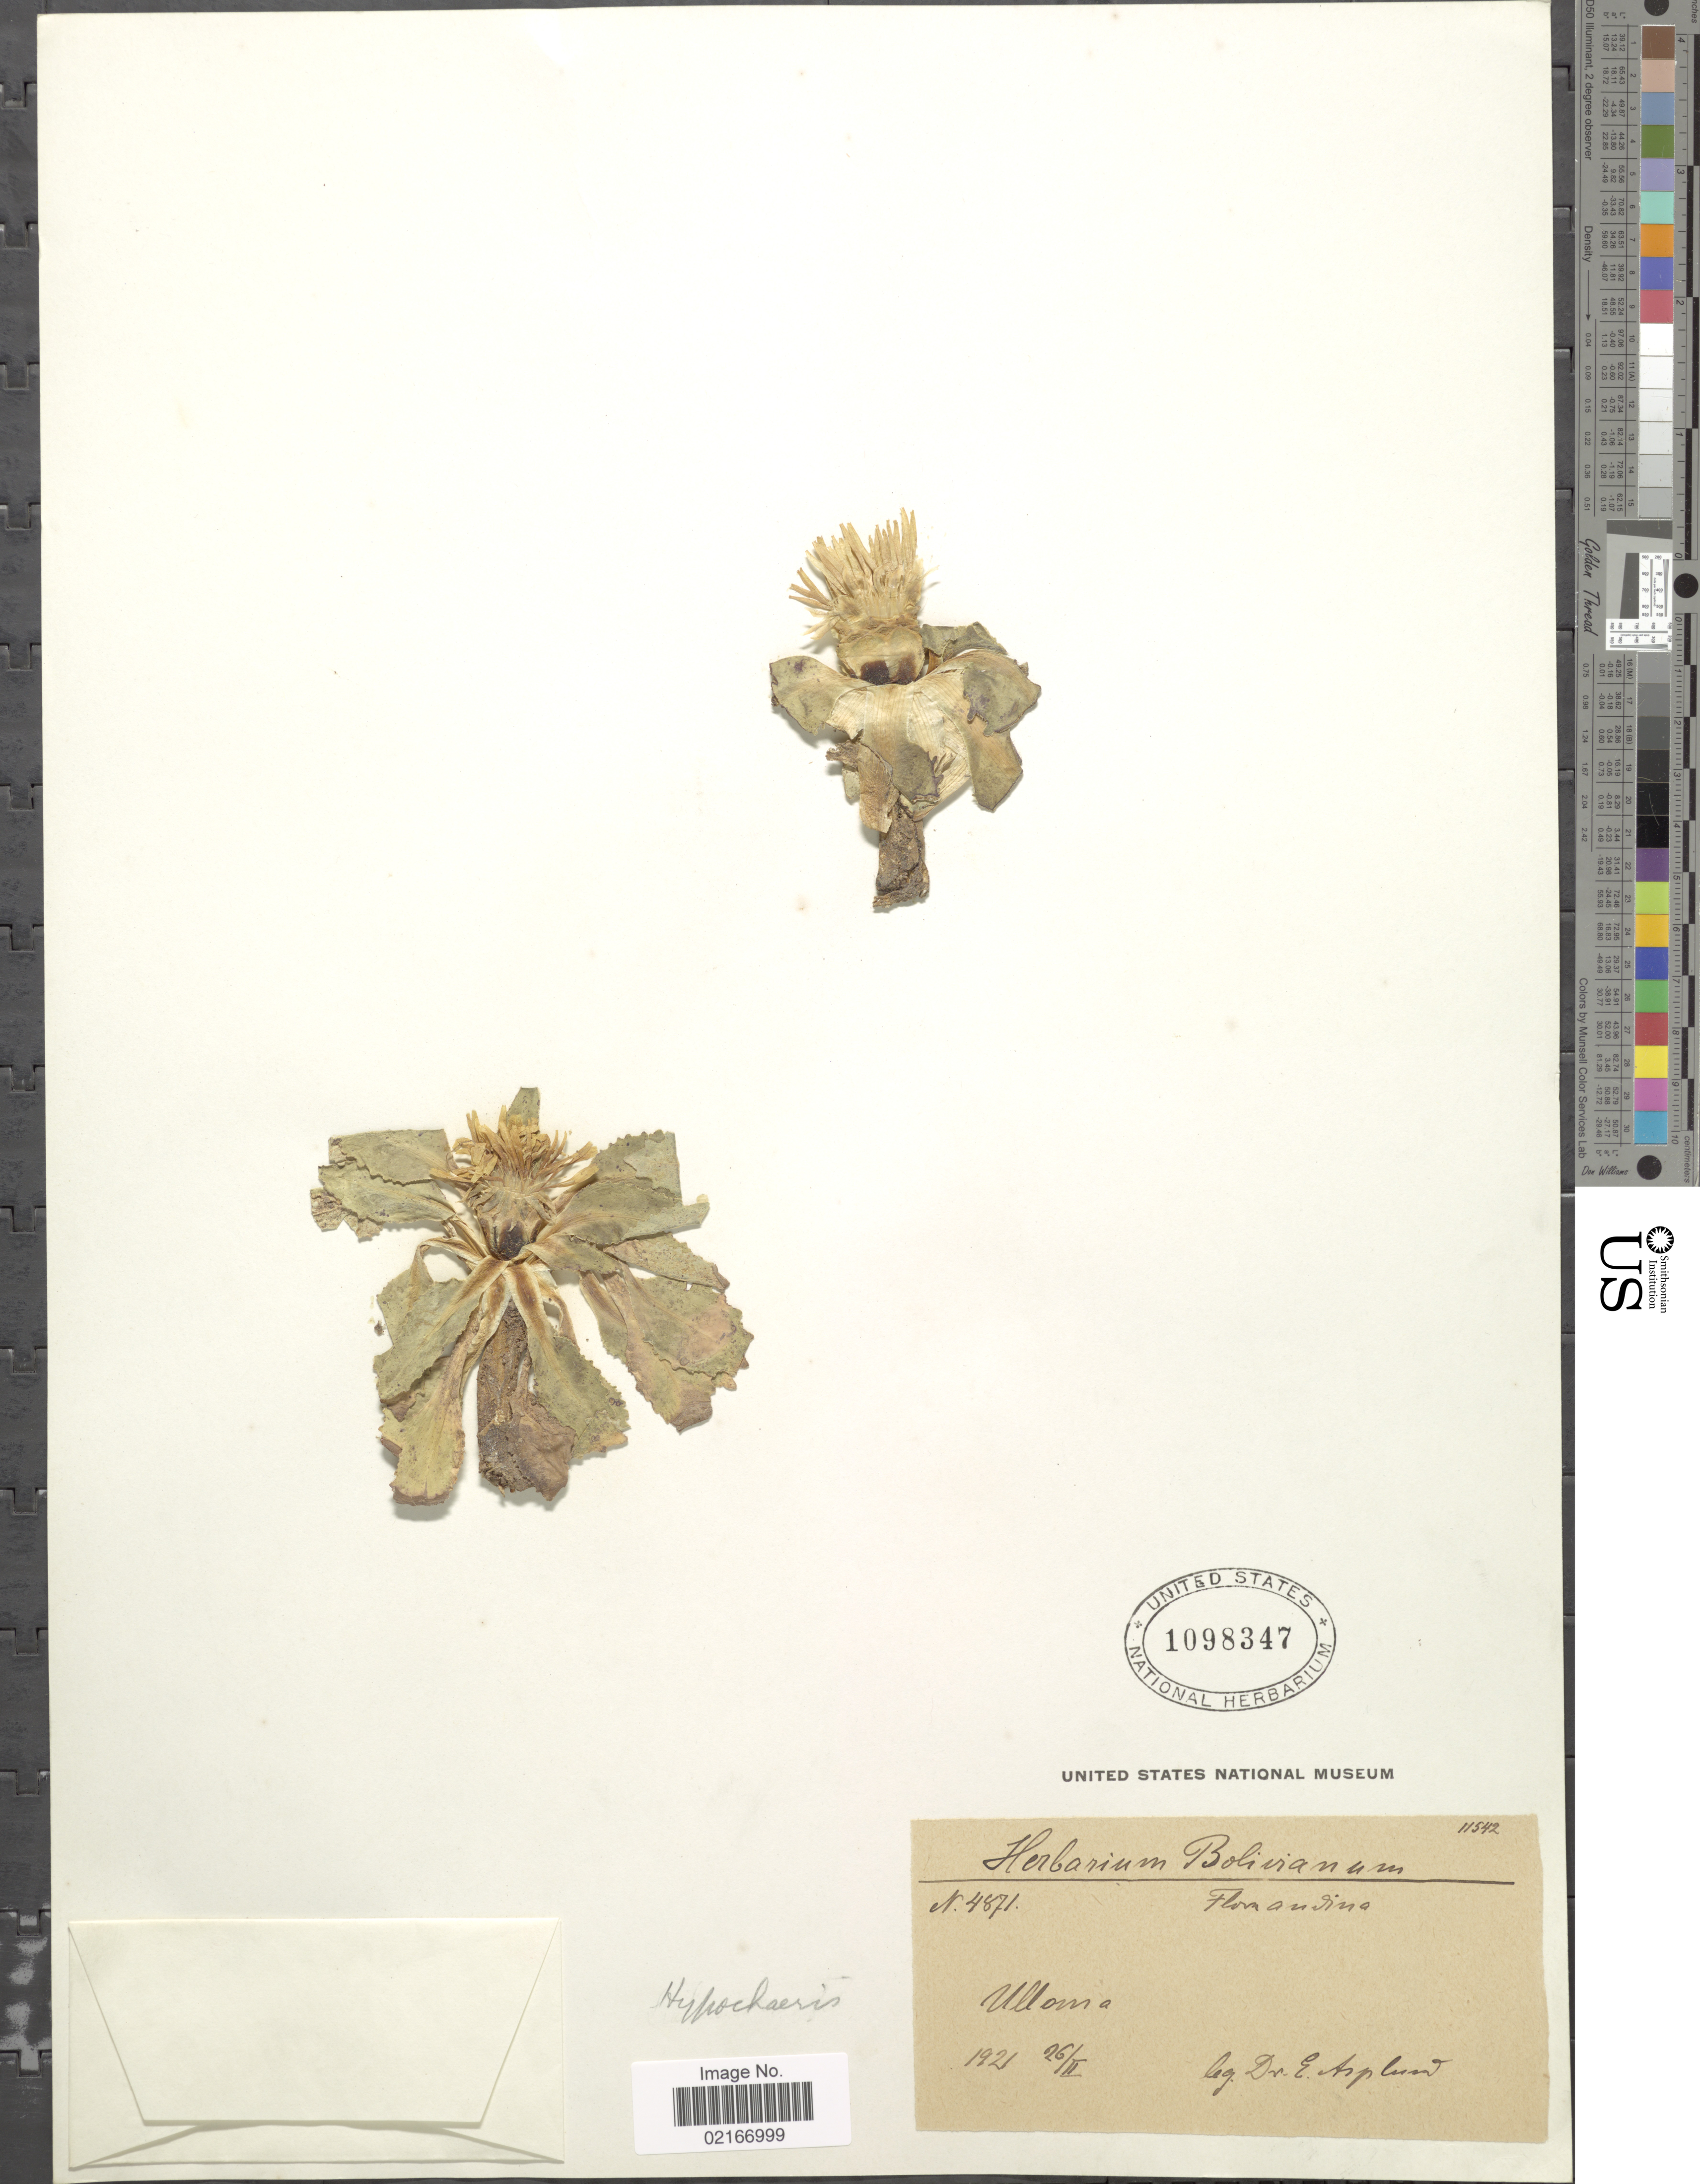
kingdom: Plantae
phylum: Tracheophyta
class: Magnoliopsida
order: Asterales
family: Asteraceae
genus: Hypochaeris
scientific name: Hypochaeris sp.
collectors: E. Asplund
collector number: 4871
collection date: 1921-02-26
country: Bolivia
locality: Ulloma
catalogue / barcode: US 1098347